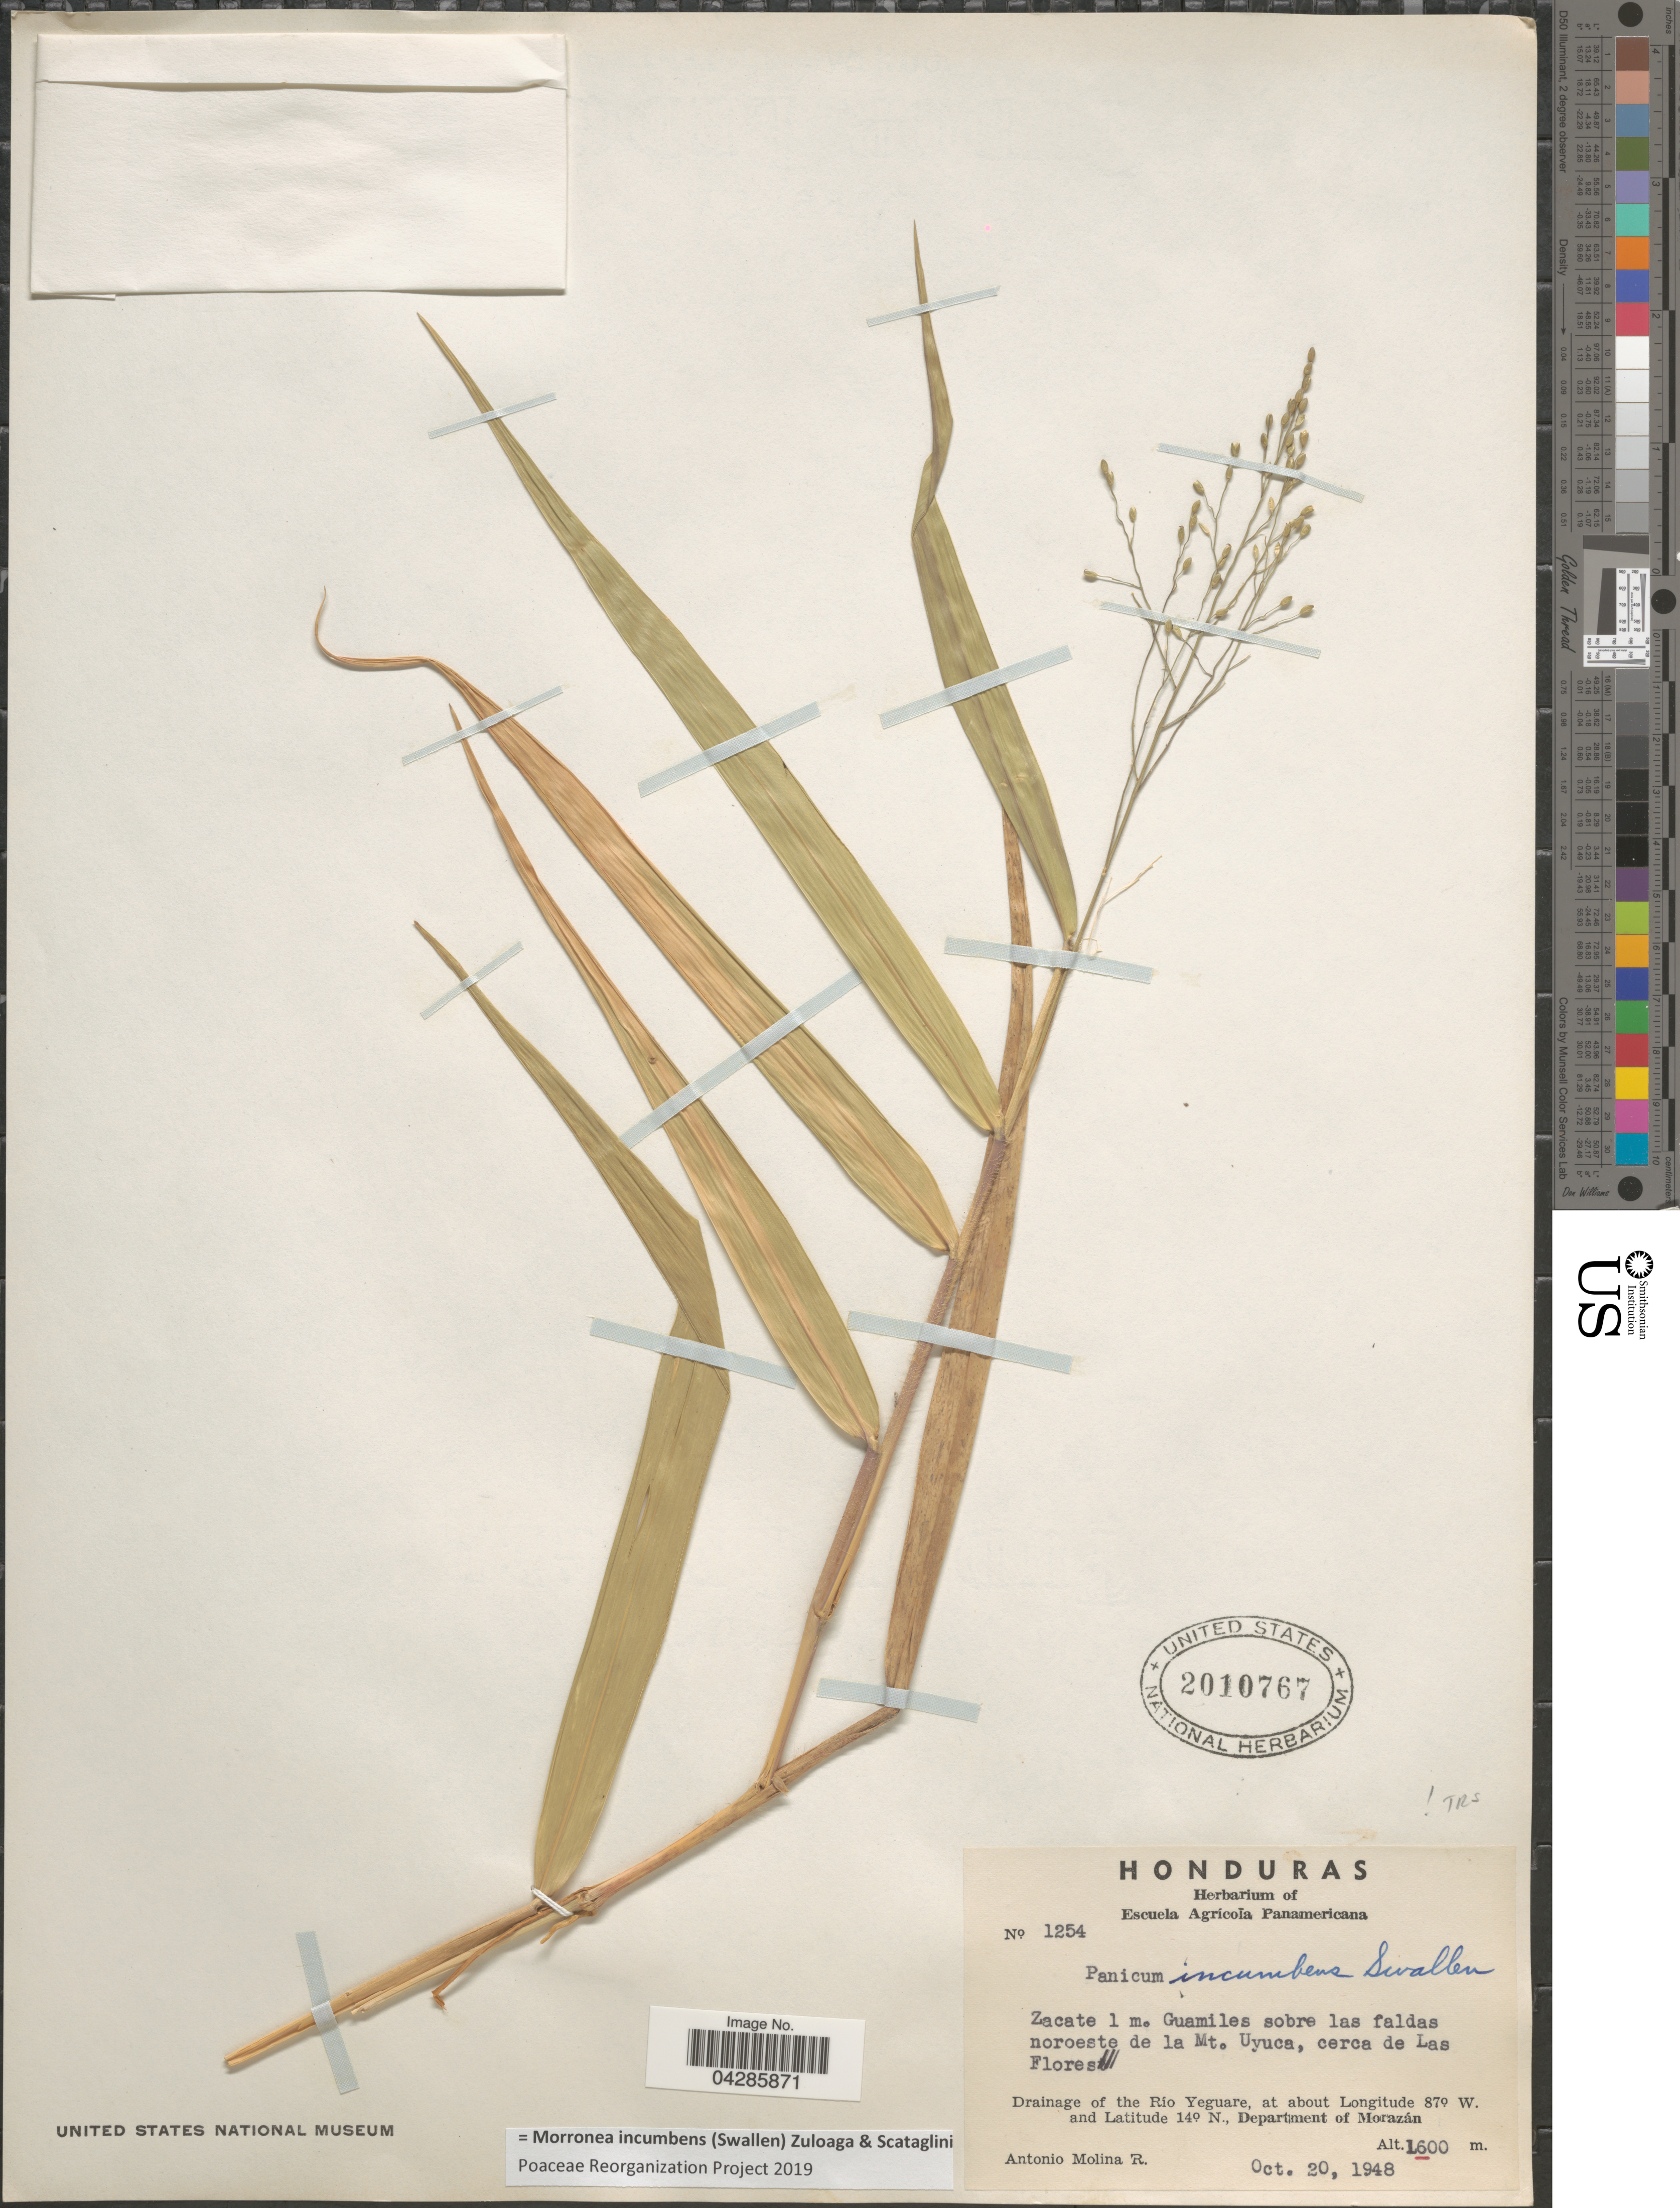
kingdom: Plantae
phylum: Tracheophyta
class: Liliopsida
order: Poales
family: Poaceae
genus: Morronea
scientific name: Morronea incumbens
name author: (Swallen) Zuloaga & Scataglini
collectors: A. Molina R.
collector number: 1254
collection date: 1948-10-20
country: Honduras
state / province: Fco. Morazán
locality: Zacate 1 m. Guamiles sobre las faldas noroeste de la Mt. Uyuca, cerca de Las Flores. Drainage of the Río Yeguare, Department of Morazán.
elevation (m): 1600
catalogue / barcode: US 2010767